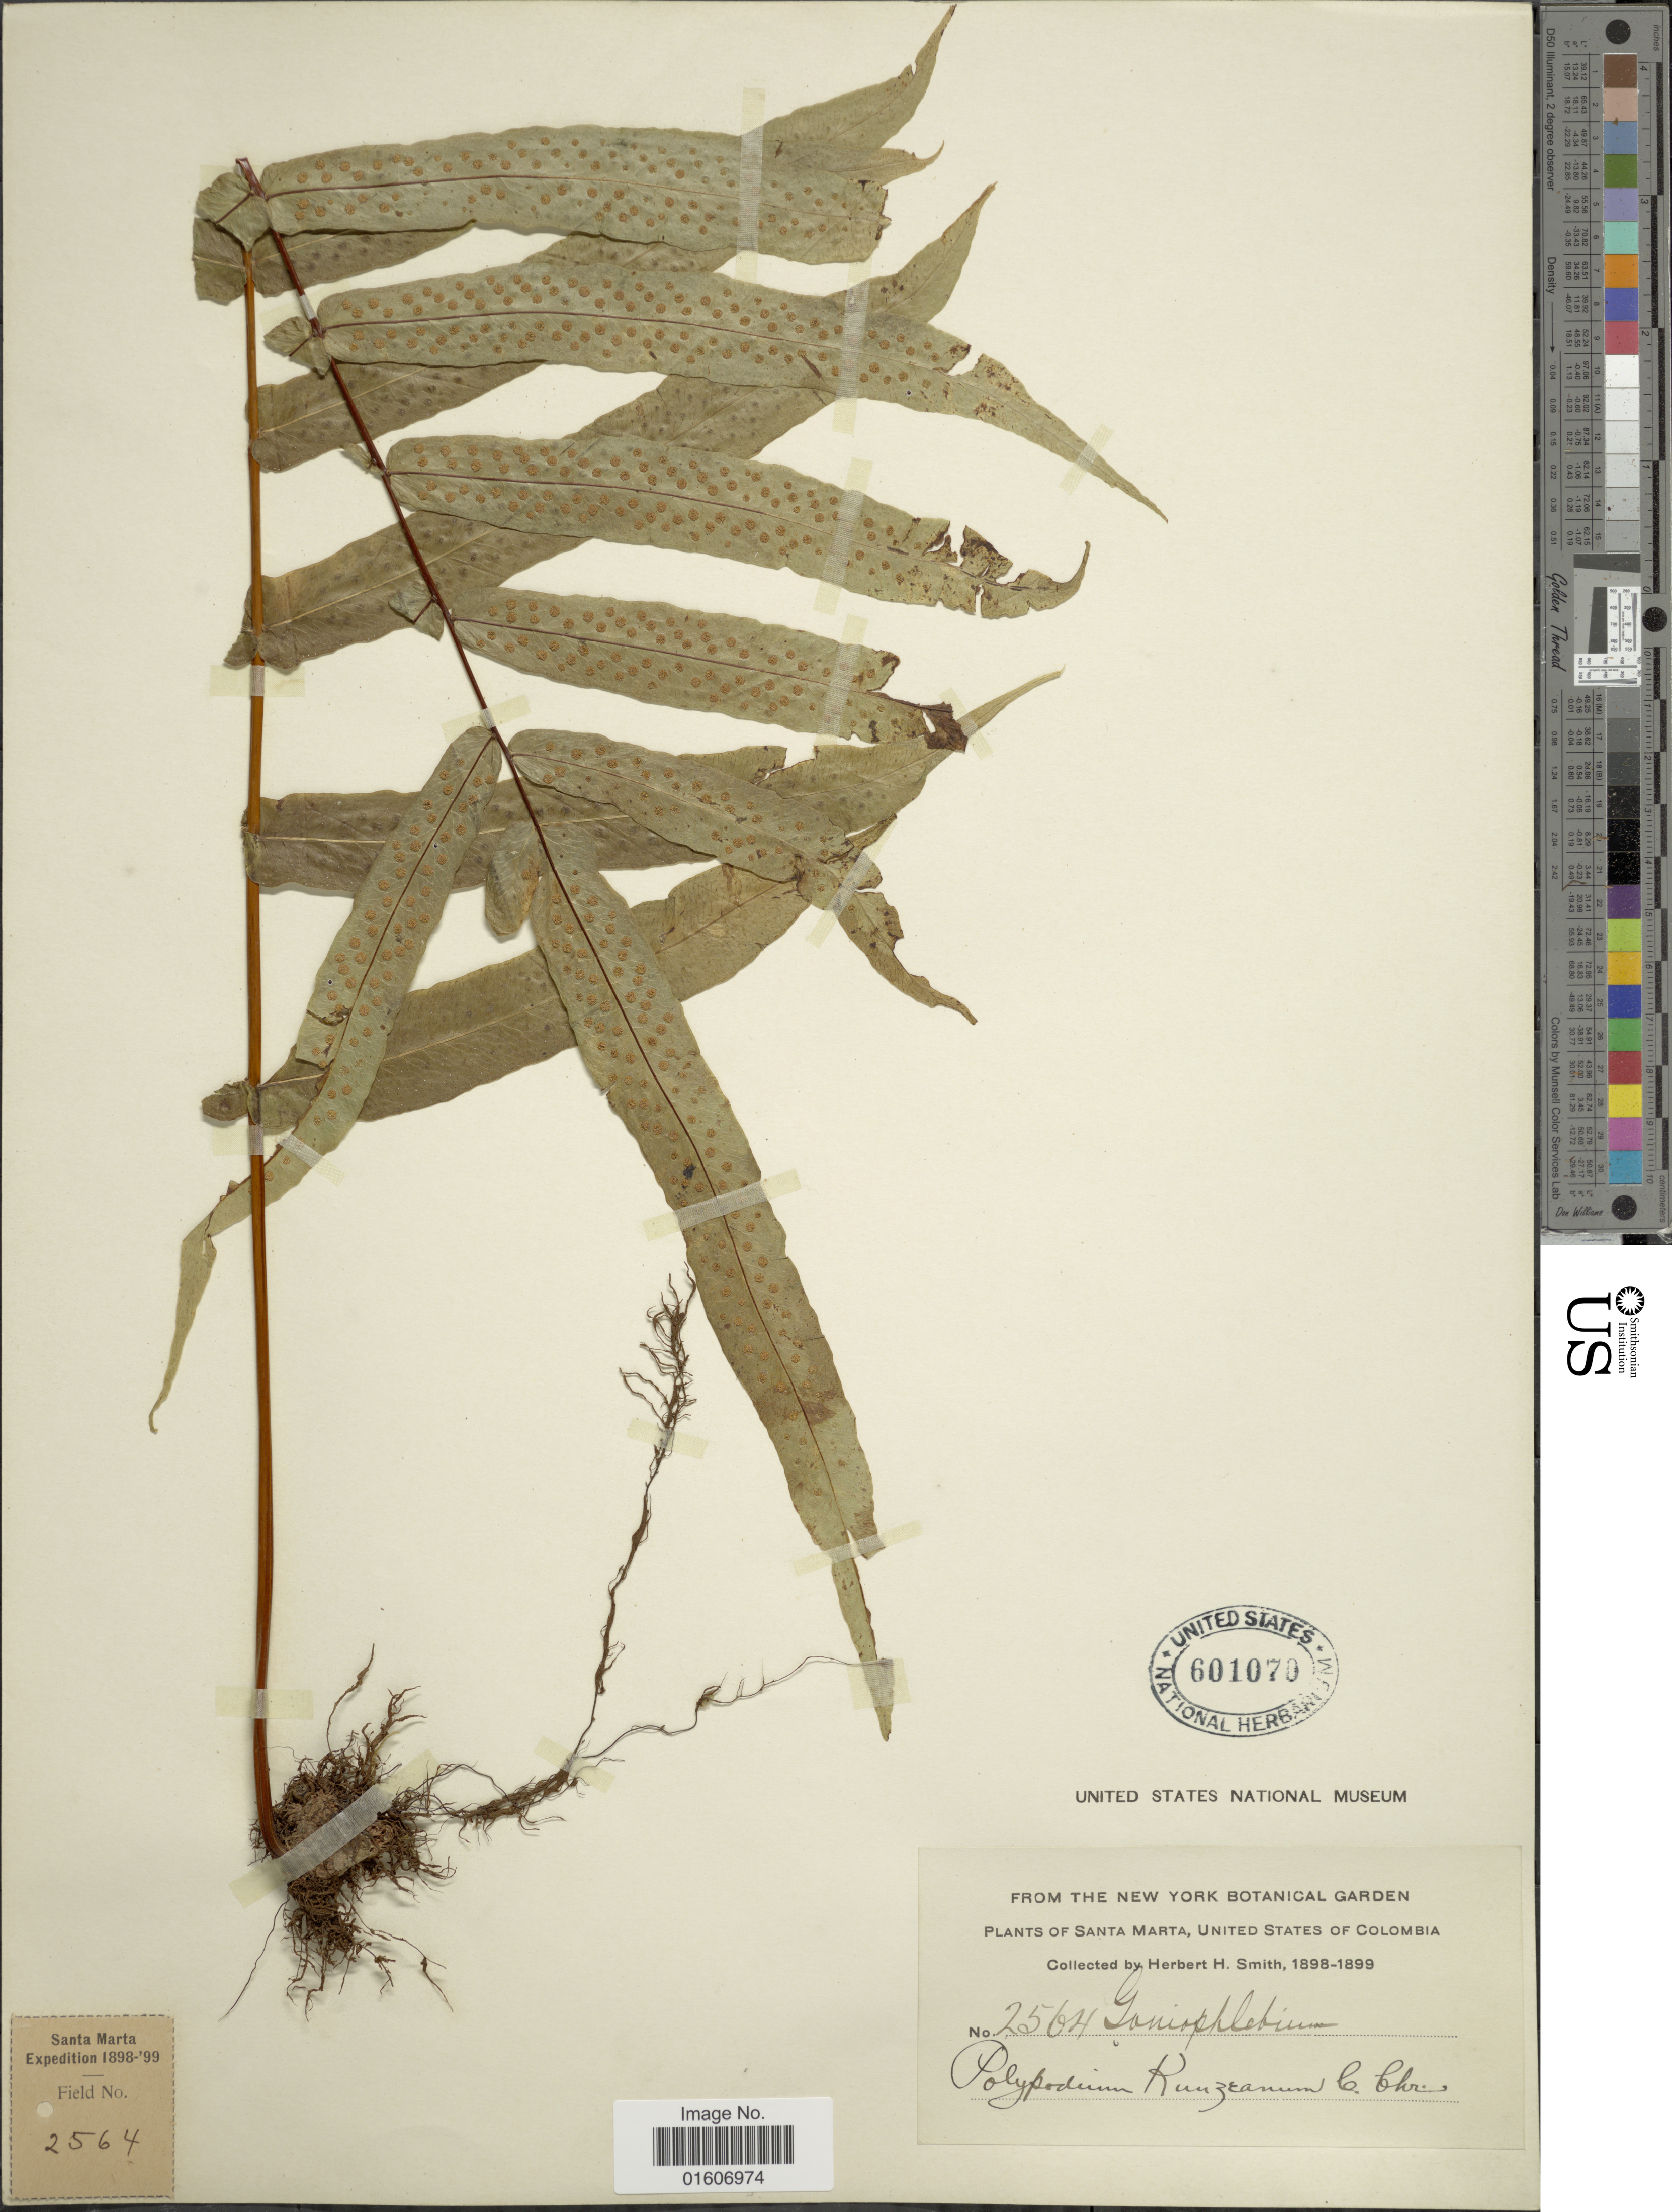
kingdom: Plantae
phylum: Tracheophyta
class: Polypodiopsida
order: Polypodiales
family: Polypodiaceae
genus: Serpocaulon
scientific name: Serpocaulon sessilifolium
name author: (Desv.) A.R. Sm.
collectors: Herbert H. Smith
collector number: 2564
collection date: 1898/1899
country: Colombia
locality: Santa Marta, United States of Colombia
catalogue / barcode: US 601070